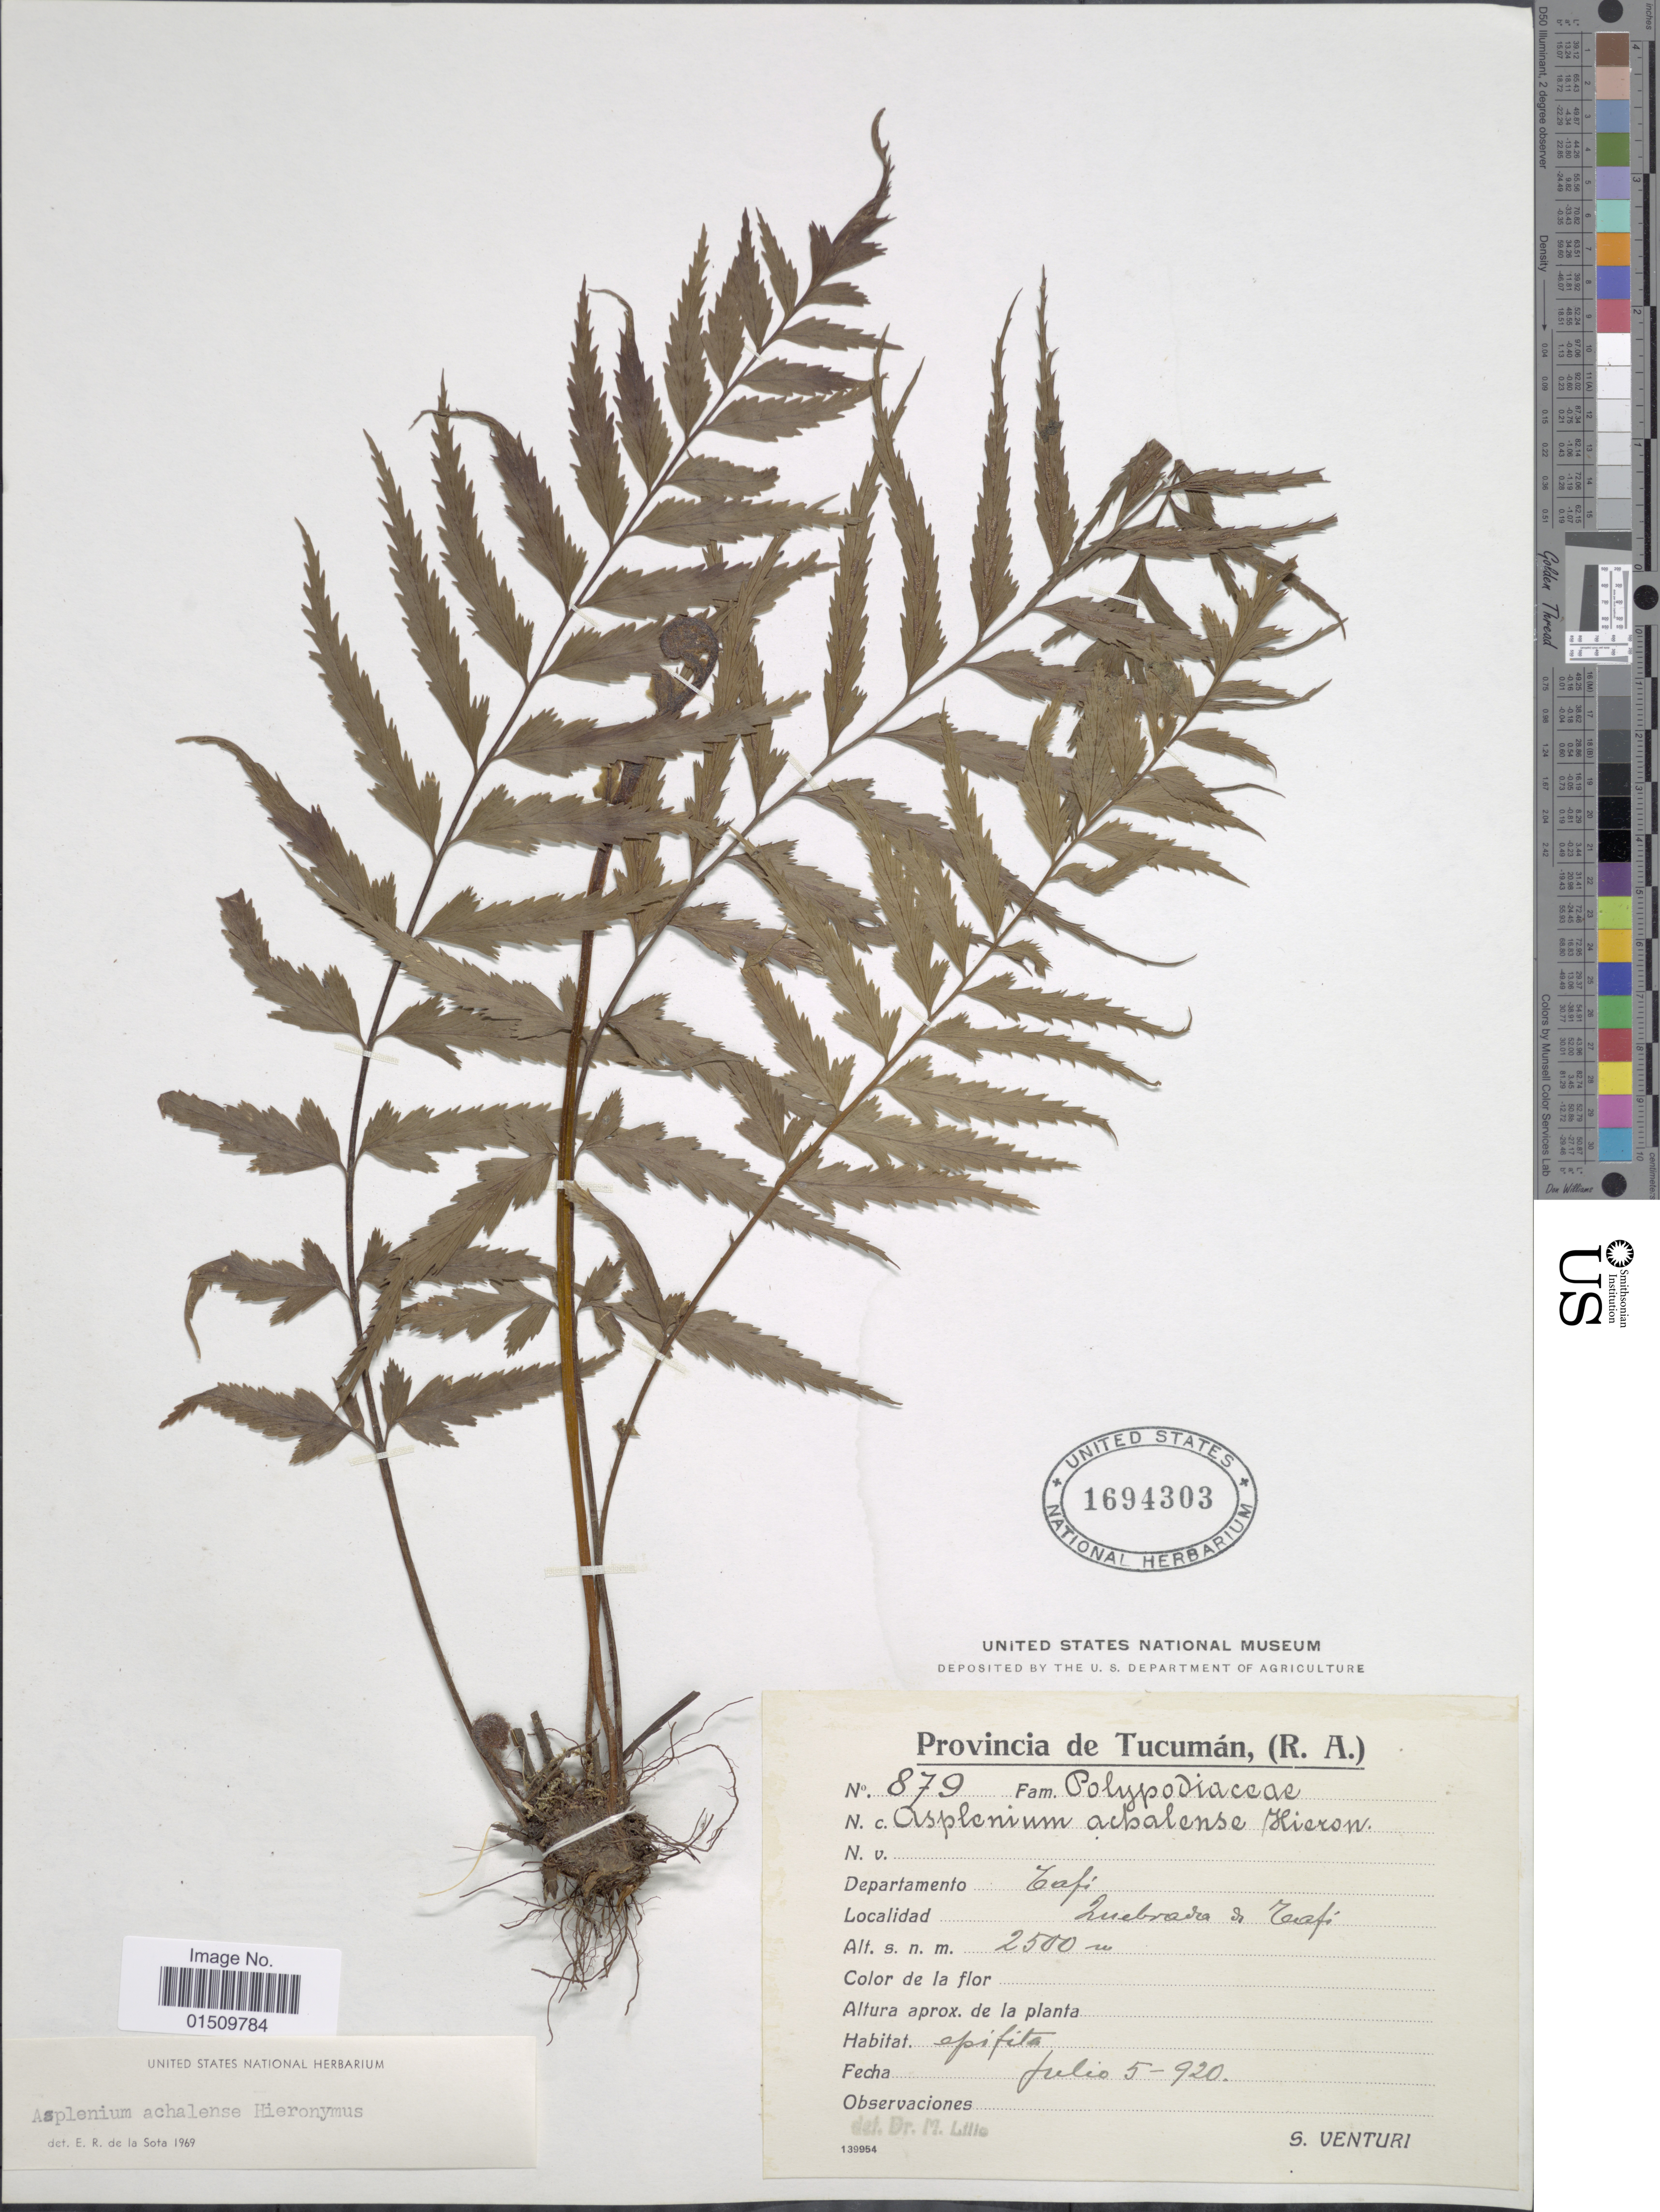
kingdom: Plantae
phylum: Tracheophyta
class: Polypodiopsida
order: Polypodiales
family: Aspleniaceae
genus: Asplenium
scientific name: Asplenium achalense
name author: Hieron.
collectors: S. Venturi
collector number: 879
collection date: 1920-07-05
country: Argentina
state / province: Tucuman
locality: Departmento: Gaf, Quebrada & Reaf.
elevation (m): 2500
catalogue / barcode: US 1694303